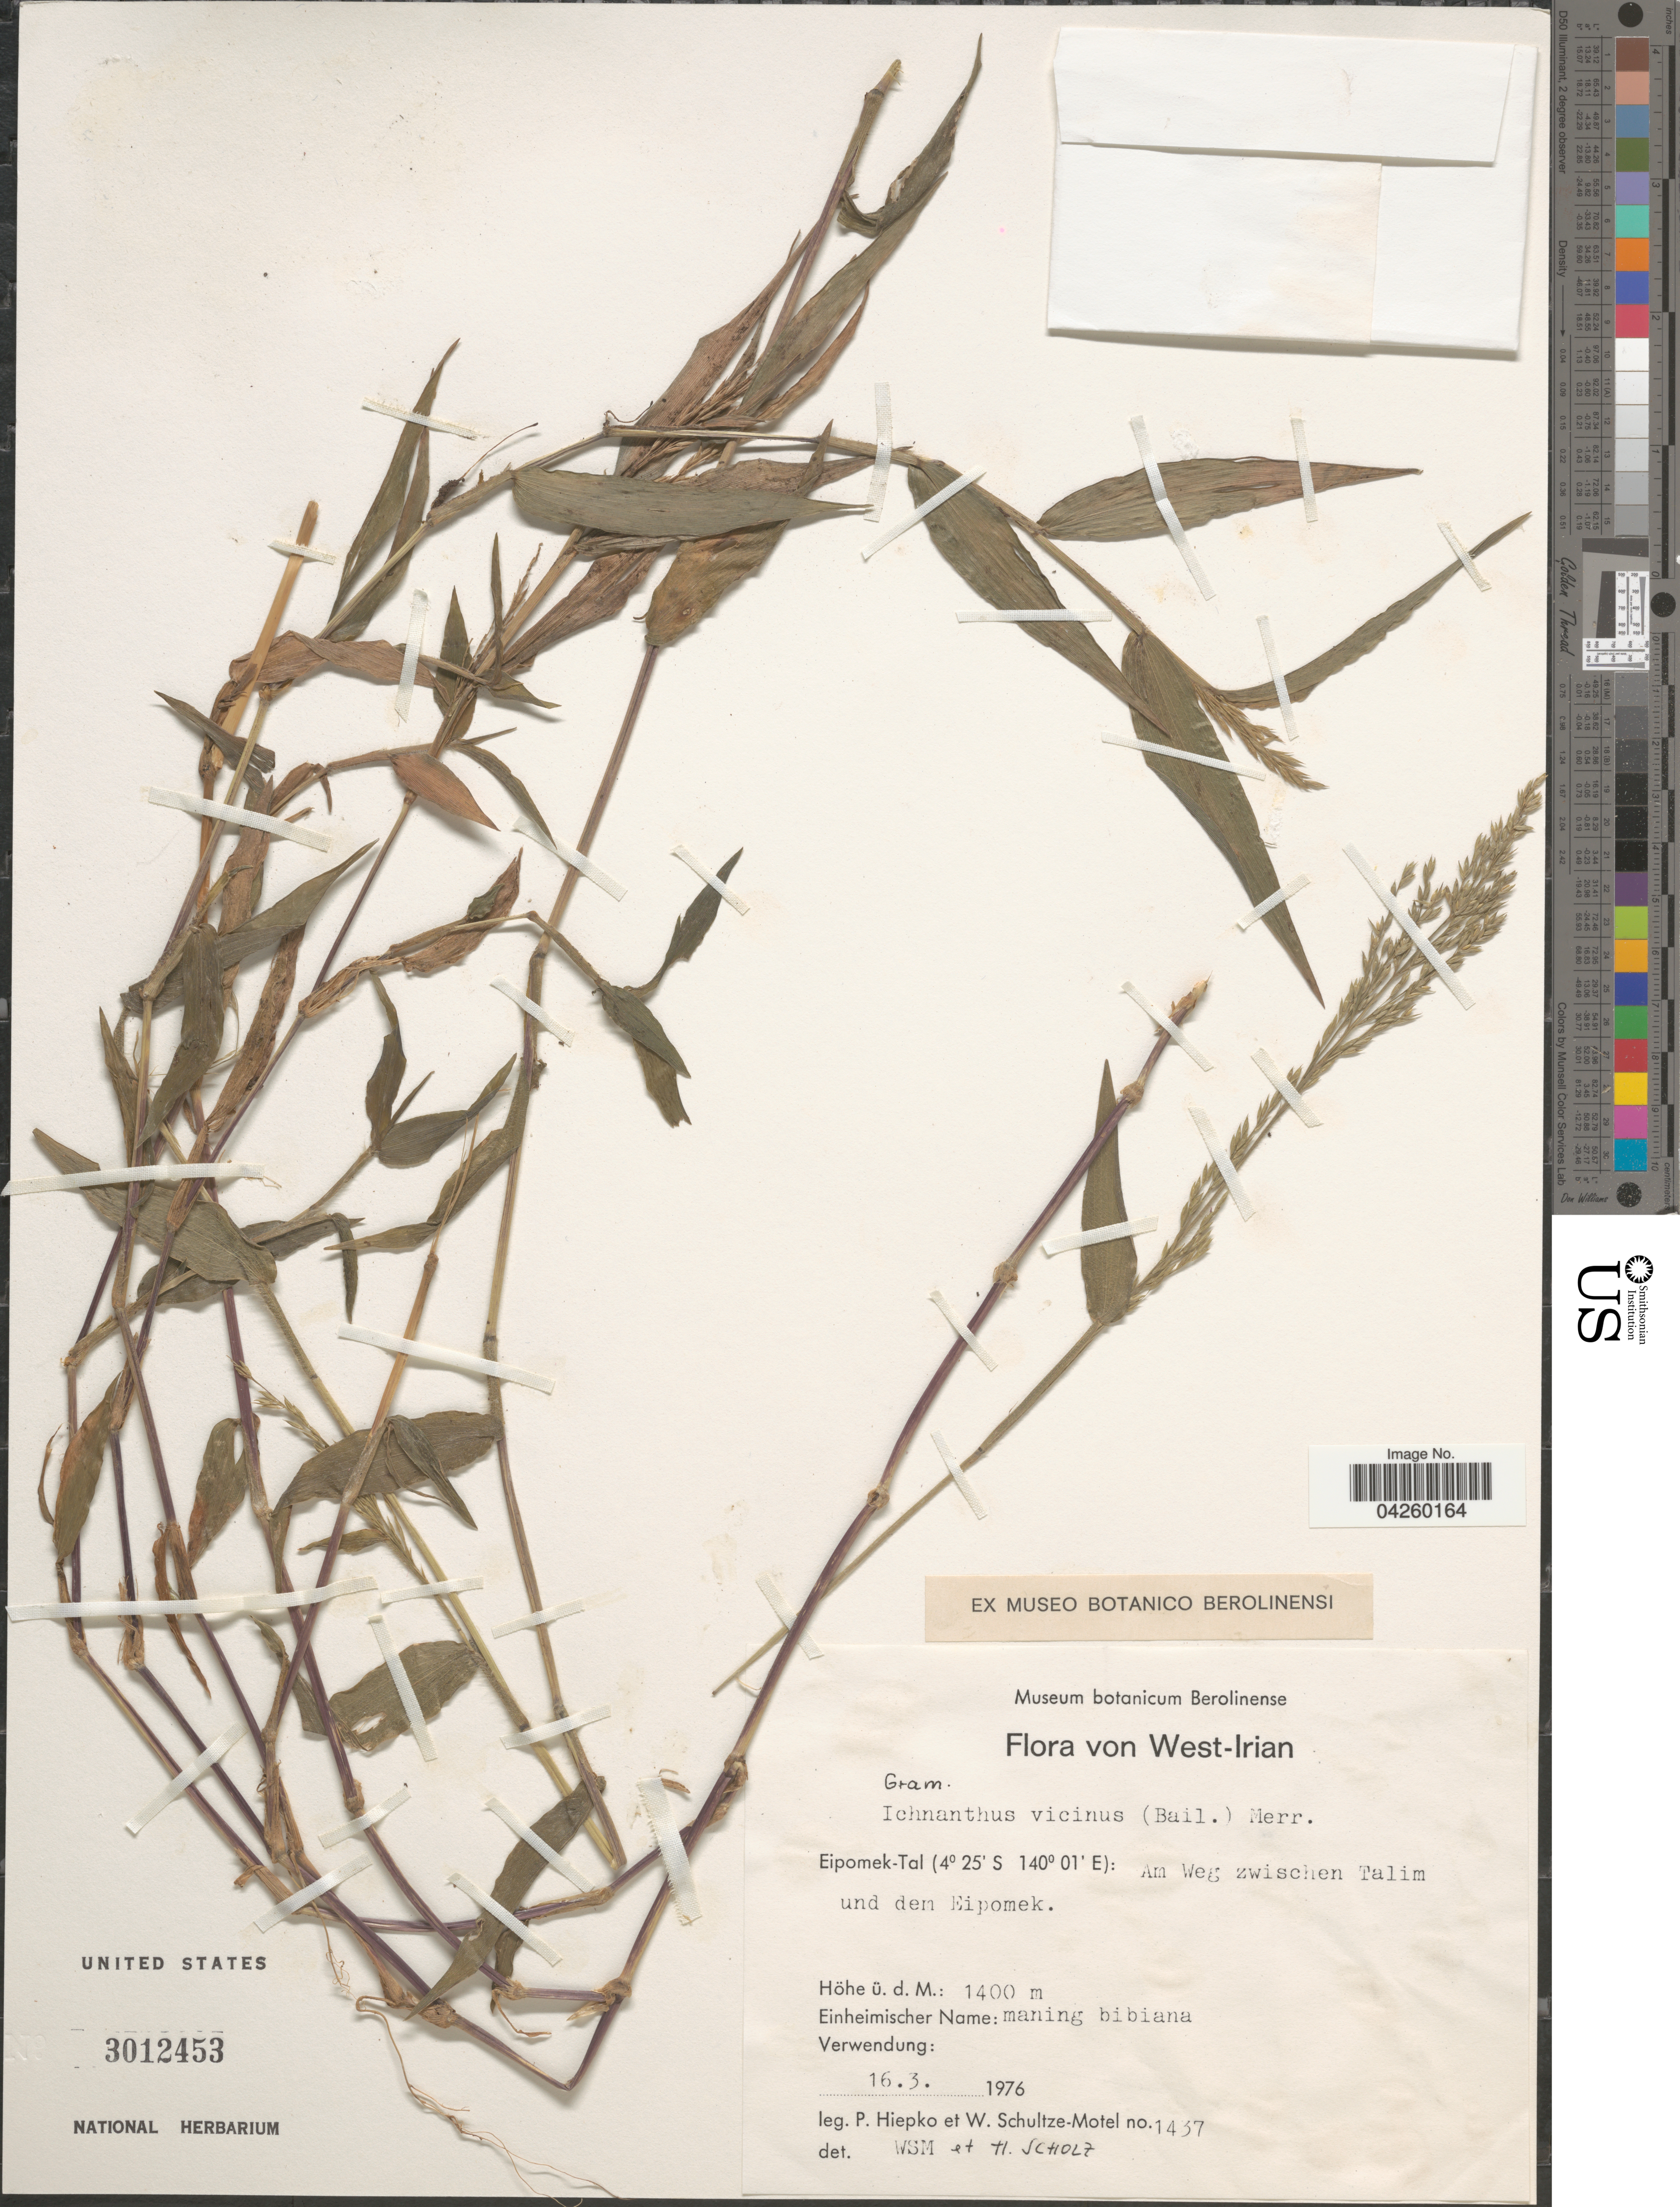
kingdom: Plantae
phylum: Tracheophyta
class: Liliopsida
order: Poales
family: Poaceae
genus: Ichnanthus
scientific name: Ichnanthus pallens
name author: (Sw.) Munro ex Benth.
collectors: P. H. Hiepko & W. Schultze-Motel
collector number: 1457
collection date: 1976-03-16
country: Indonesia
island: New Guinea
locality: West-Irian. Eipomek-Tal: Am Weg zwischen Talim und den Eipomek.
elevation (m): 1400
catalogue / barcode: US 3012453